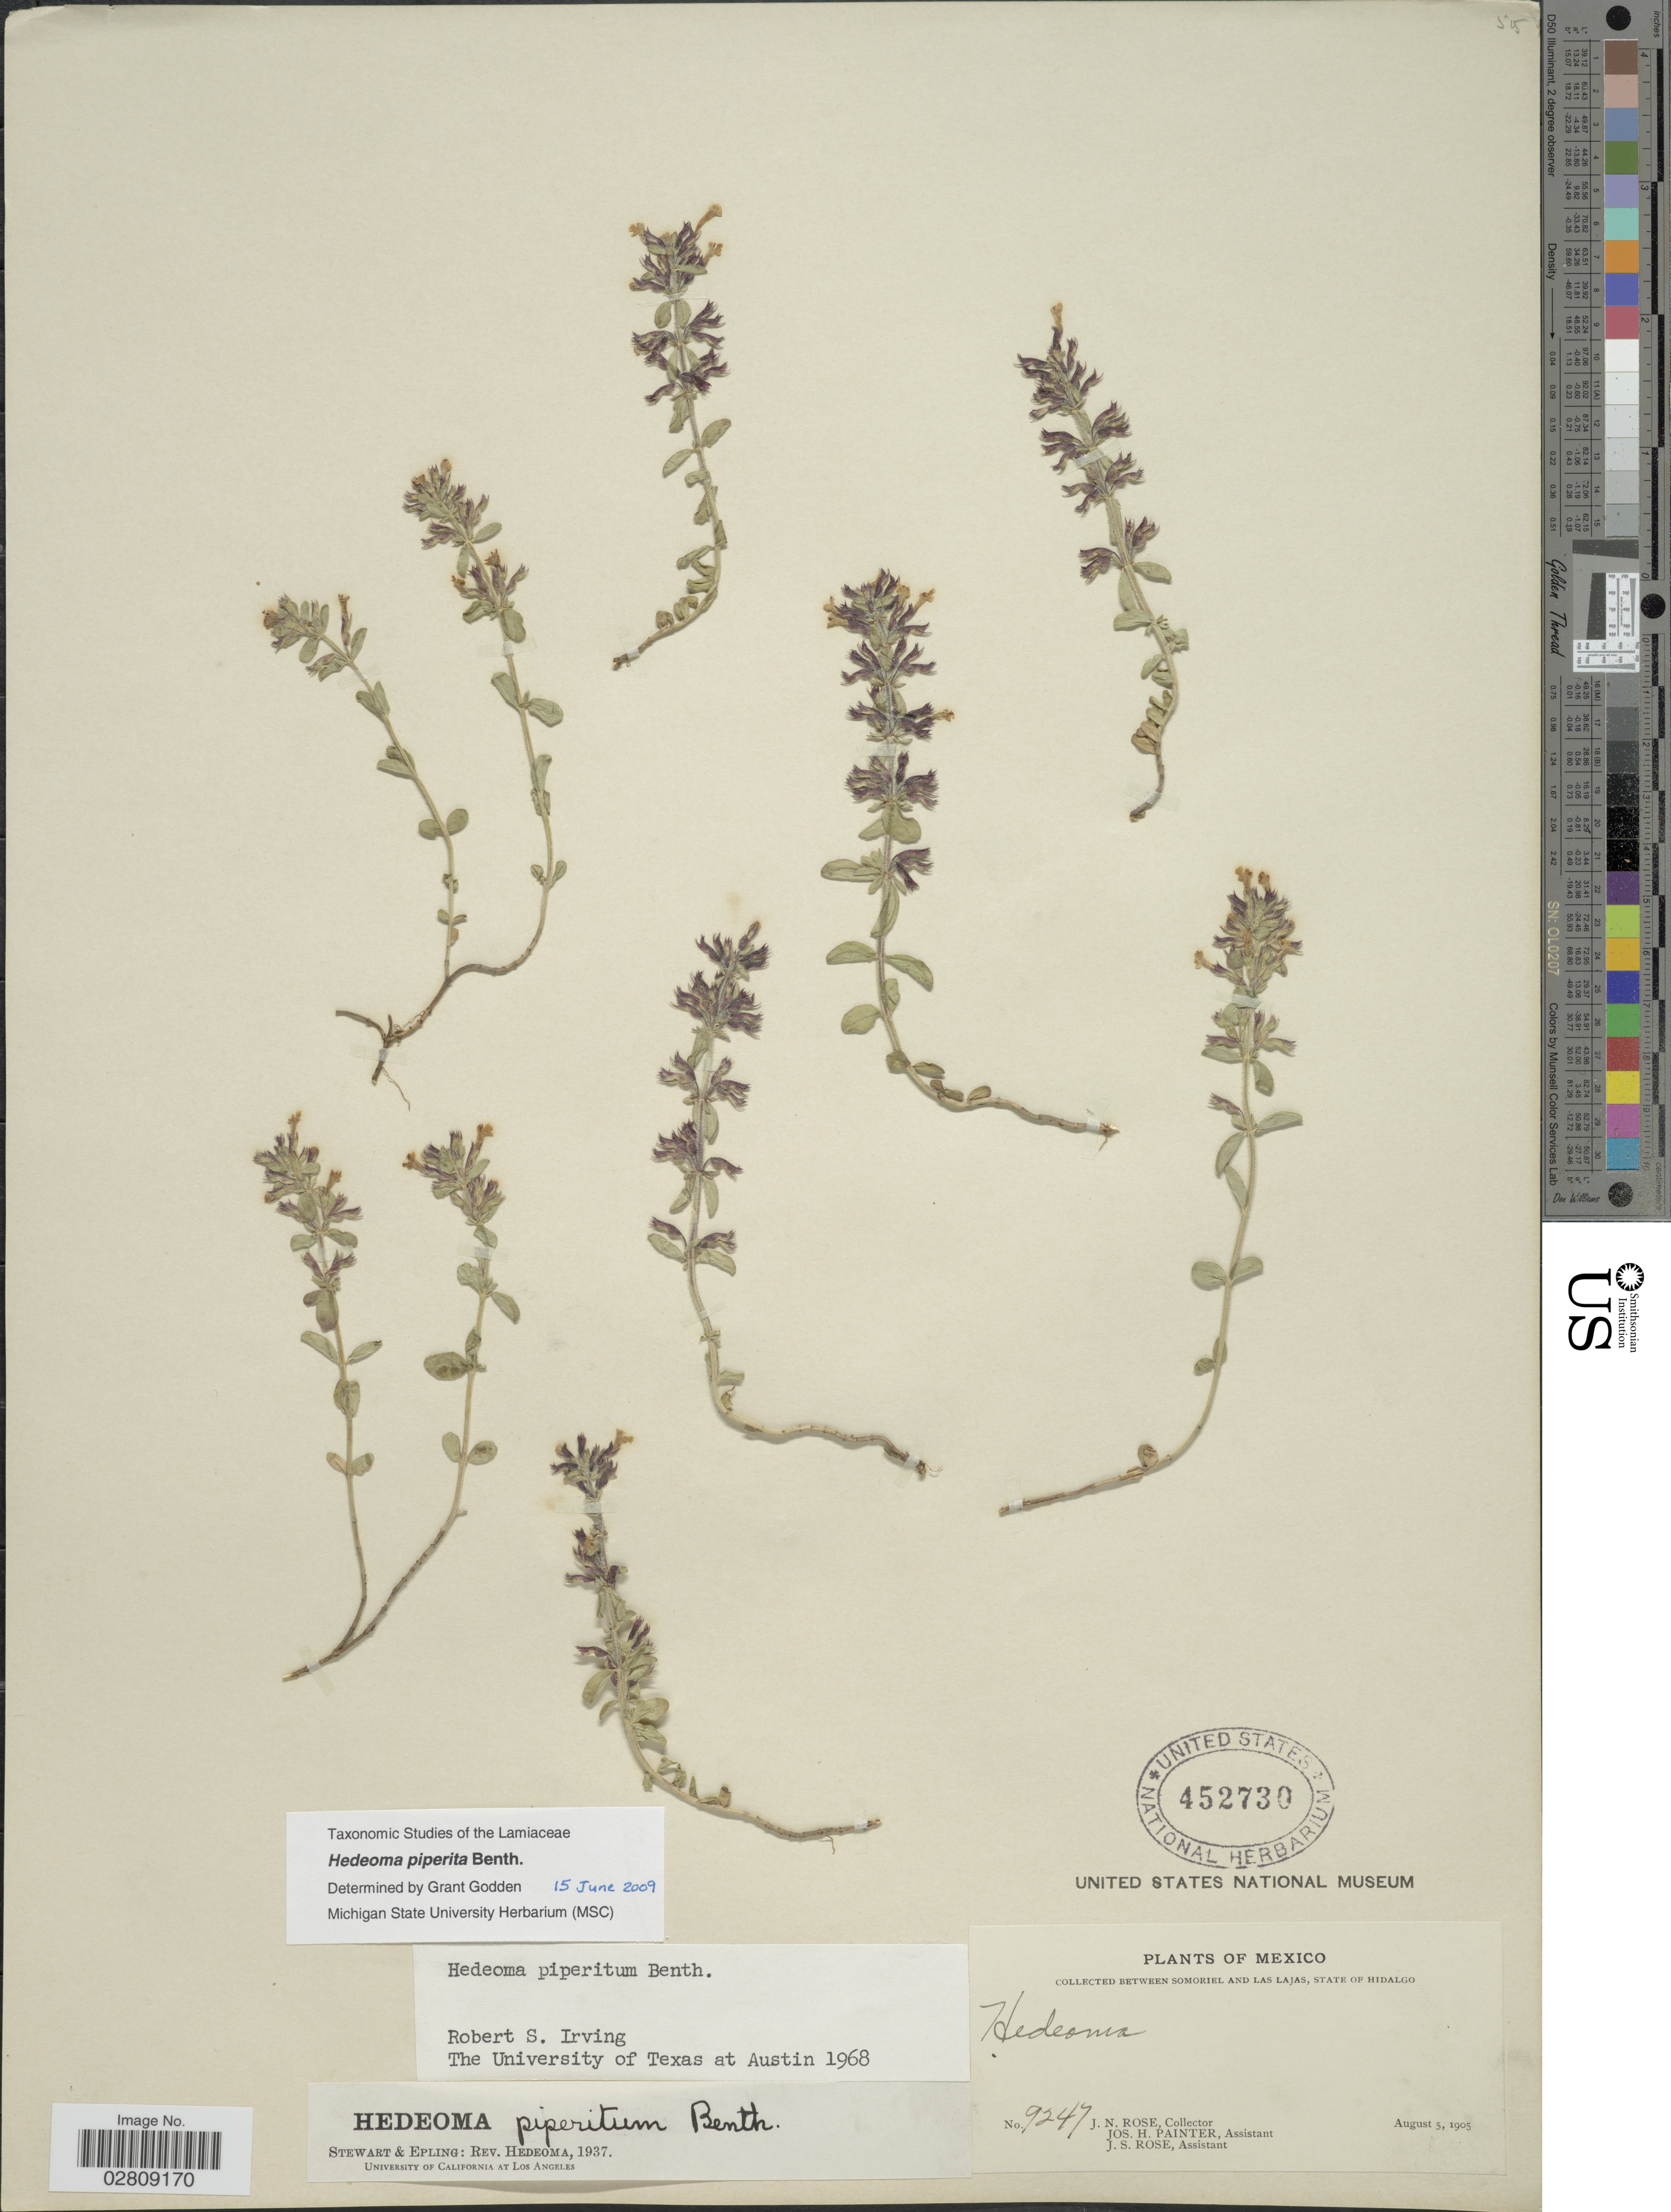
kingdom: Plantae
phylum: Tracheophyta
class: Magnoliopsida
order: Lamiales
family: Lamiaceae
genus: Hedeoma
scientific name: Hedeoma piperita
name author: Benth.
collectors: J. N. Rose, J. H. Painter & J. S. Rose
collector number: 9247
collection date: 1905-08-05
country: Mexico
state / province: Hidalgo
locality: Between Somoriel and Las Lajas.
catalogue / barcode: US 452730